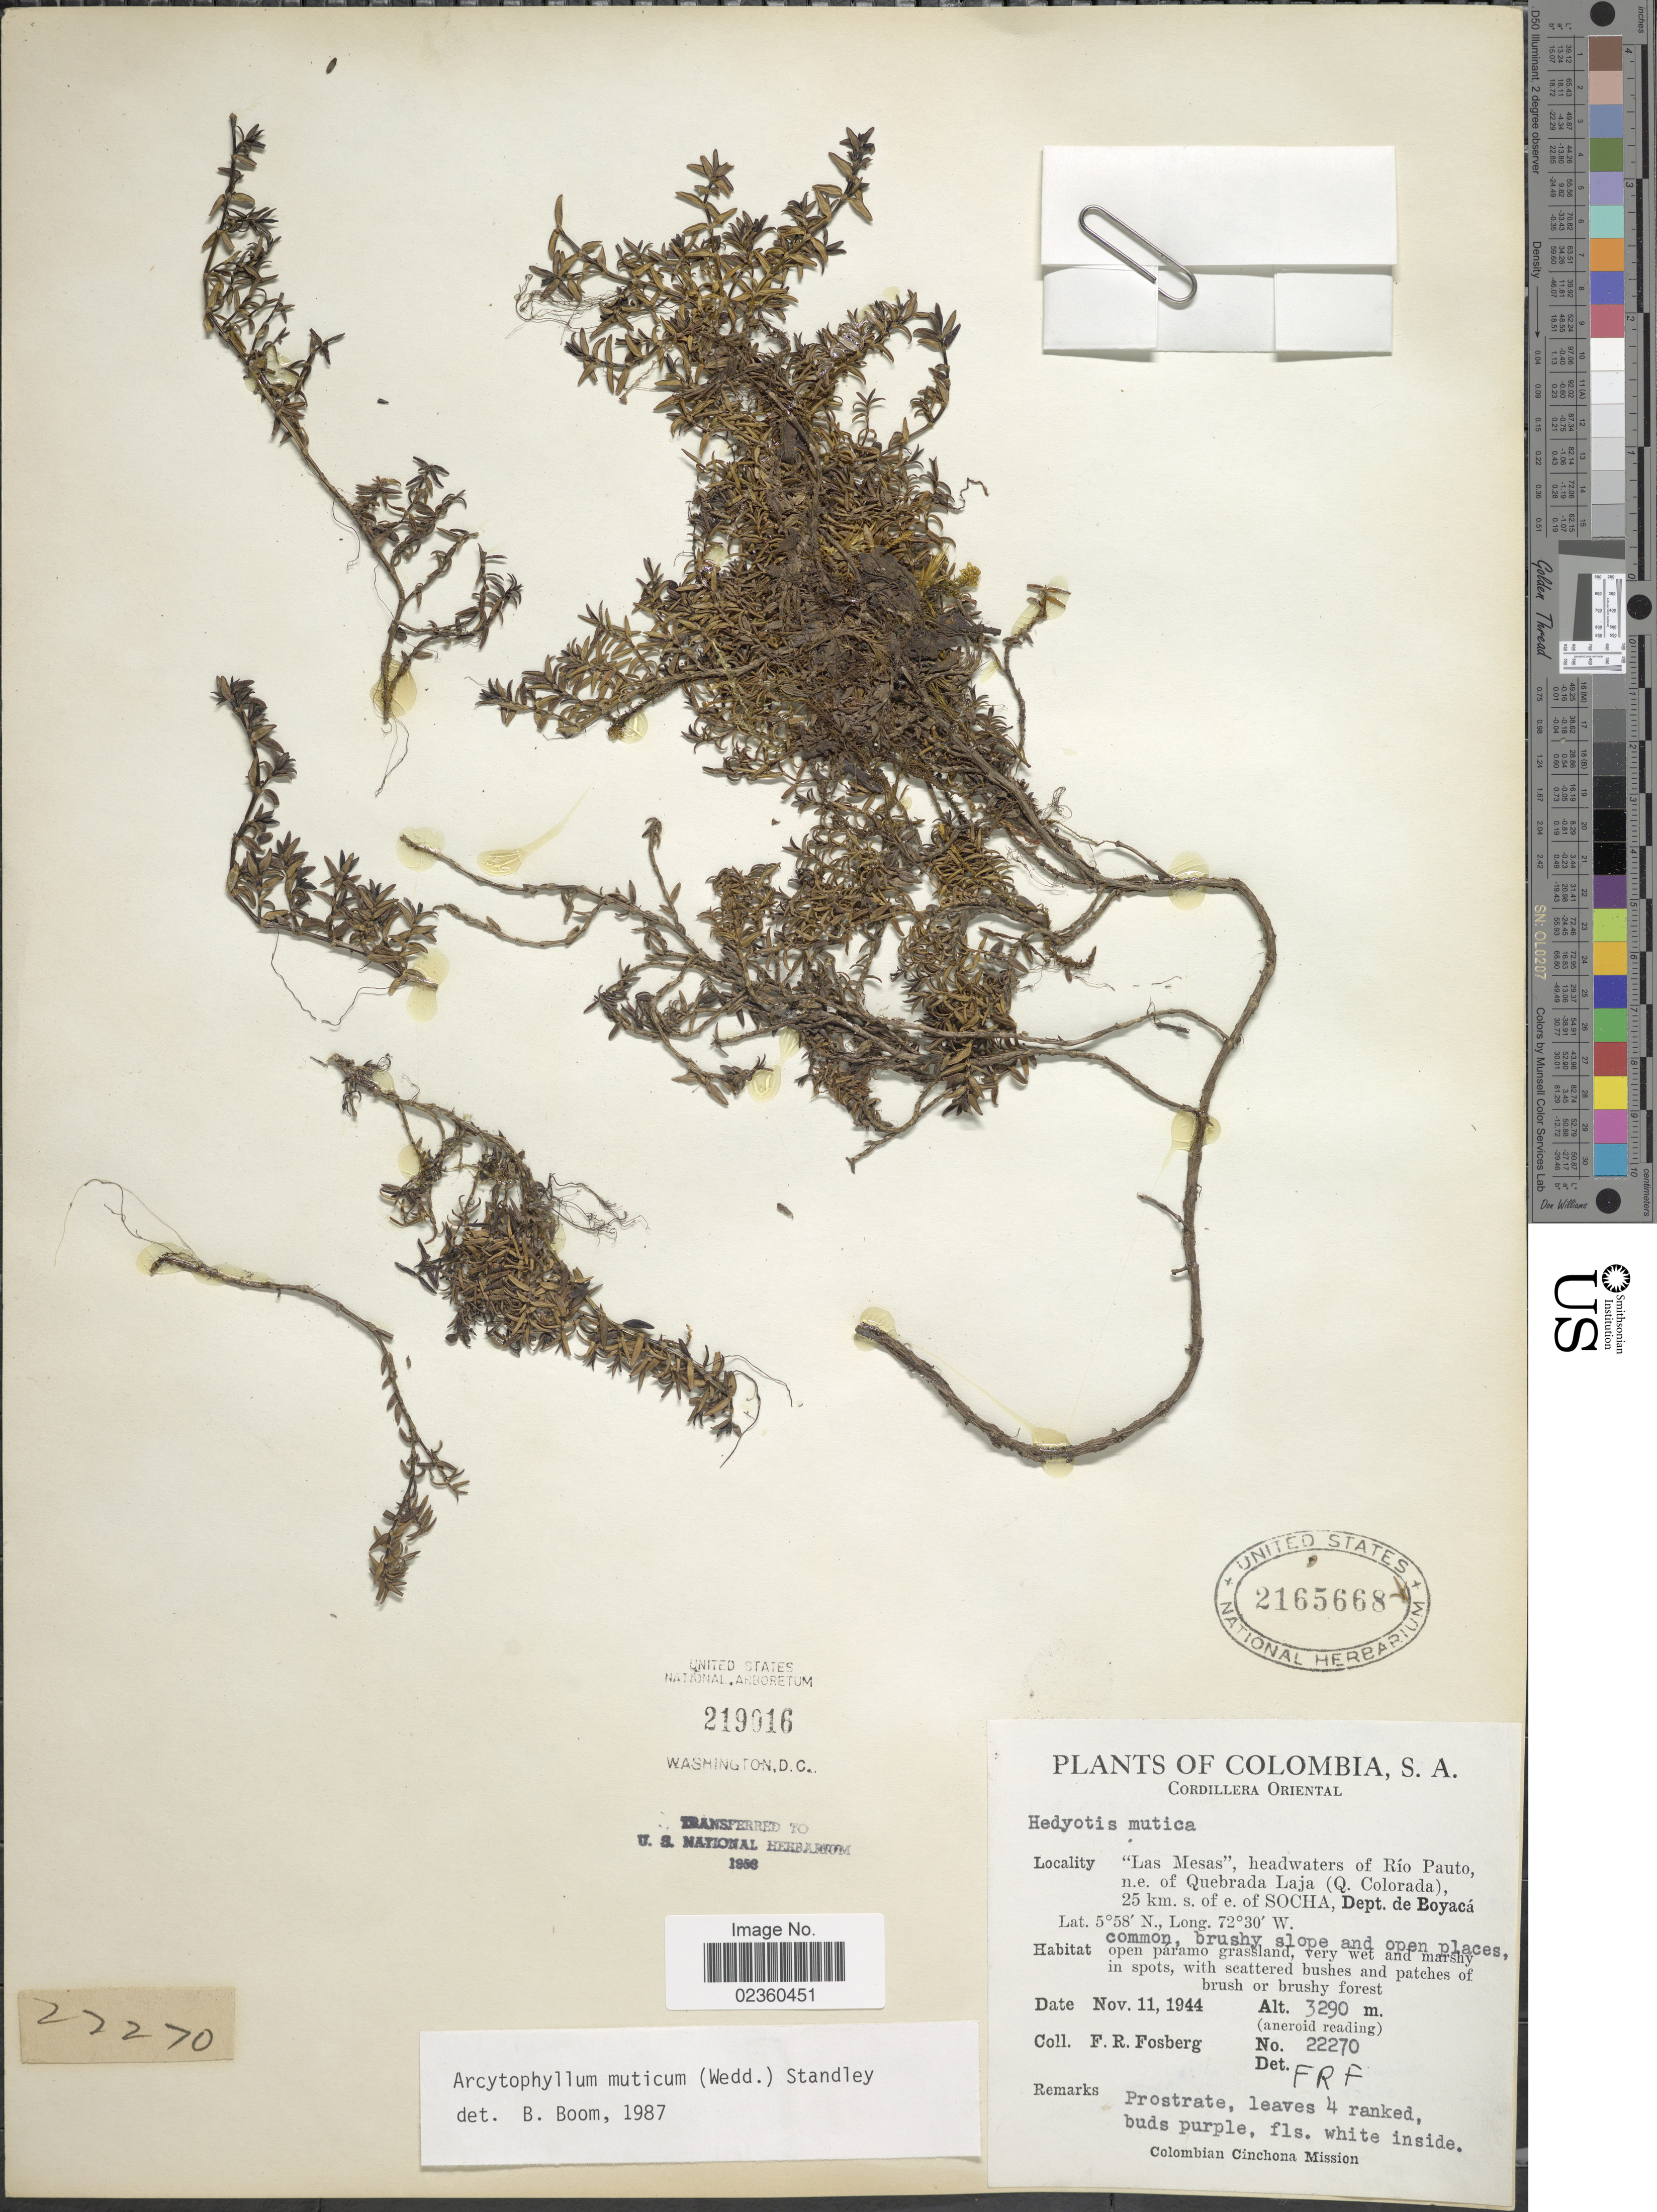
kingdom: Plantae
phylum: Tracheophyta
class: Magnoliopsida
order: Gentianales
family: Rubiaceae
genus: Arcytophyllum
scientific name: Arcytophyllum muticum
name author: (Wedd.) Standl.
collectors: F. R. Fosberg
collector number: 22270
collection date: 1944-11-11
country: Colombia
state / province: Boyacá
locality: Cordillera Oriental', headwaters of Río Pauto, n.e. of Quebrada laja (Q. Colorado), 25 km s. of e. of Socha, Dept. de Boyacá, common, brushy slope nd open places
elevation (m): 3290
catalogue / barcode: US 2165668